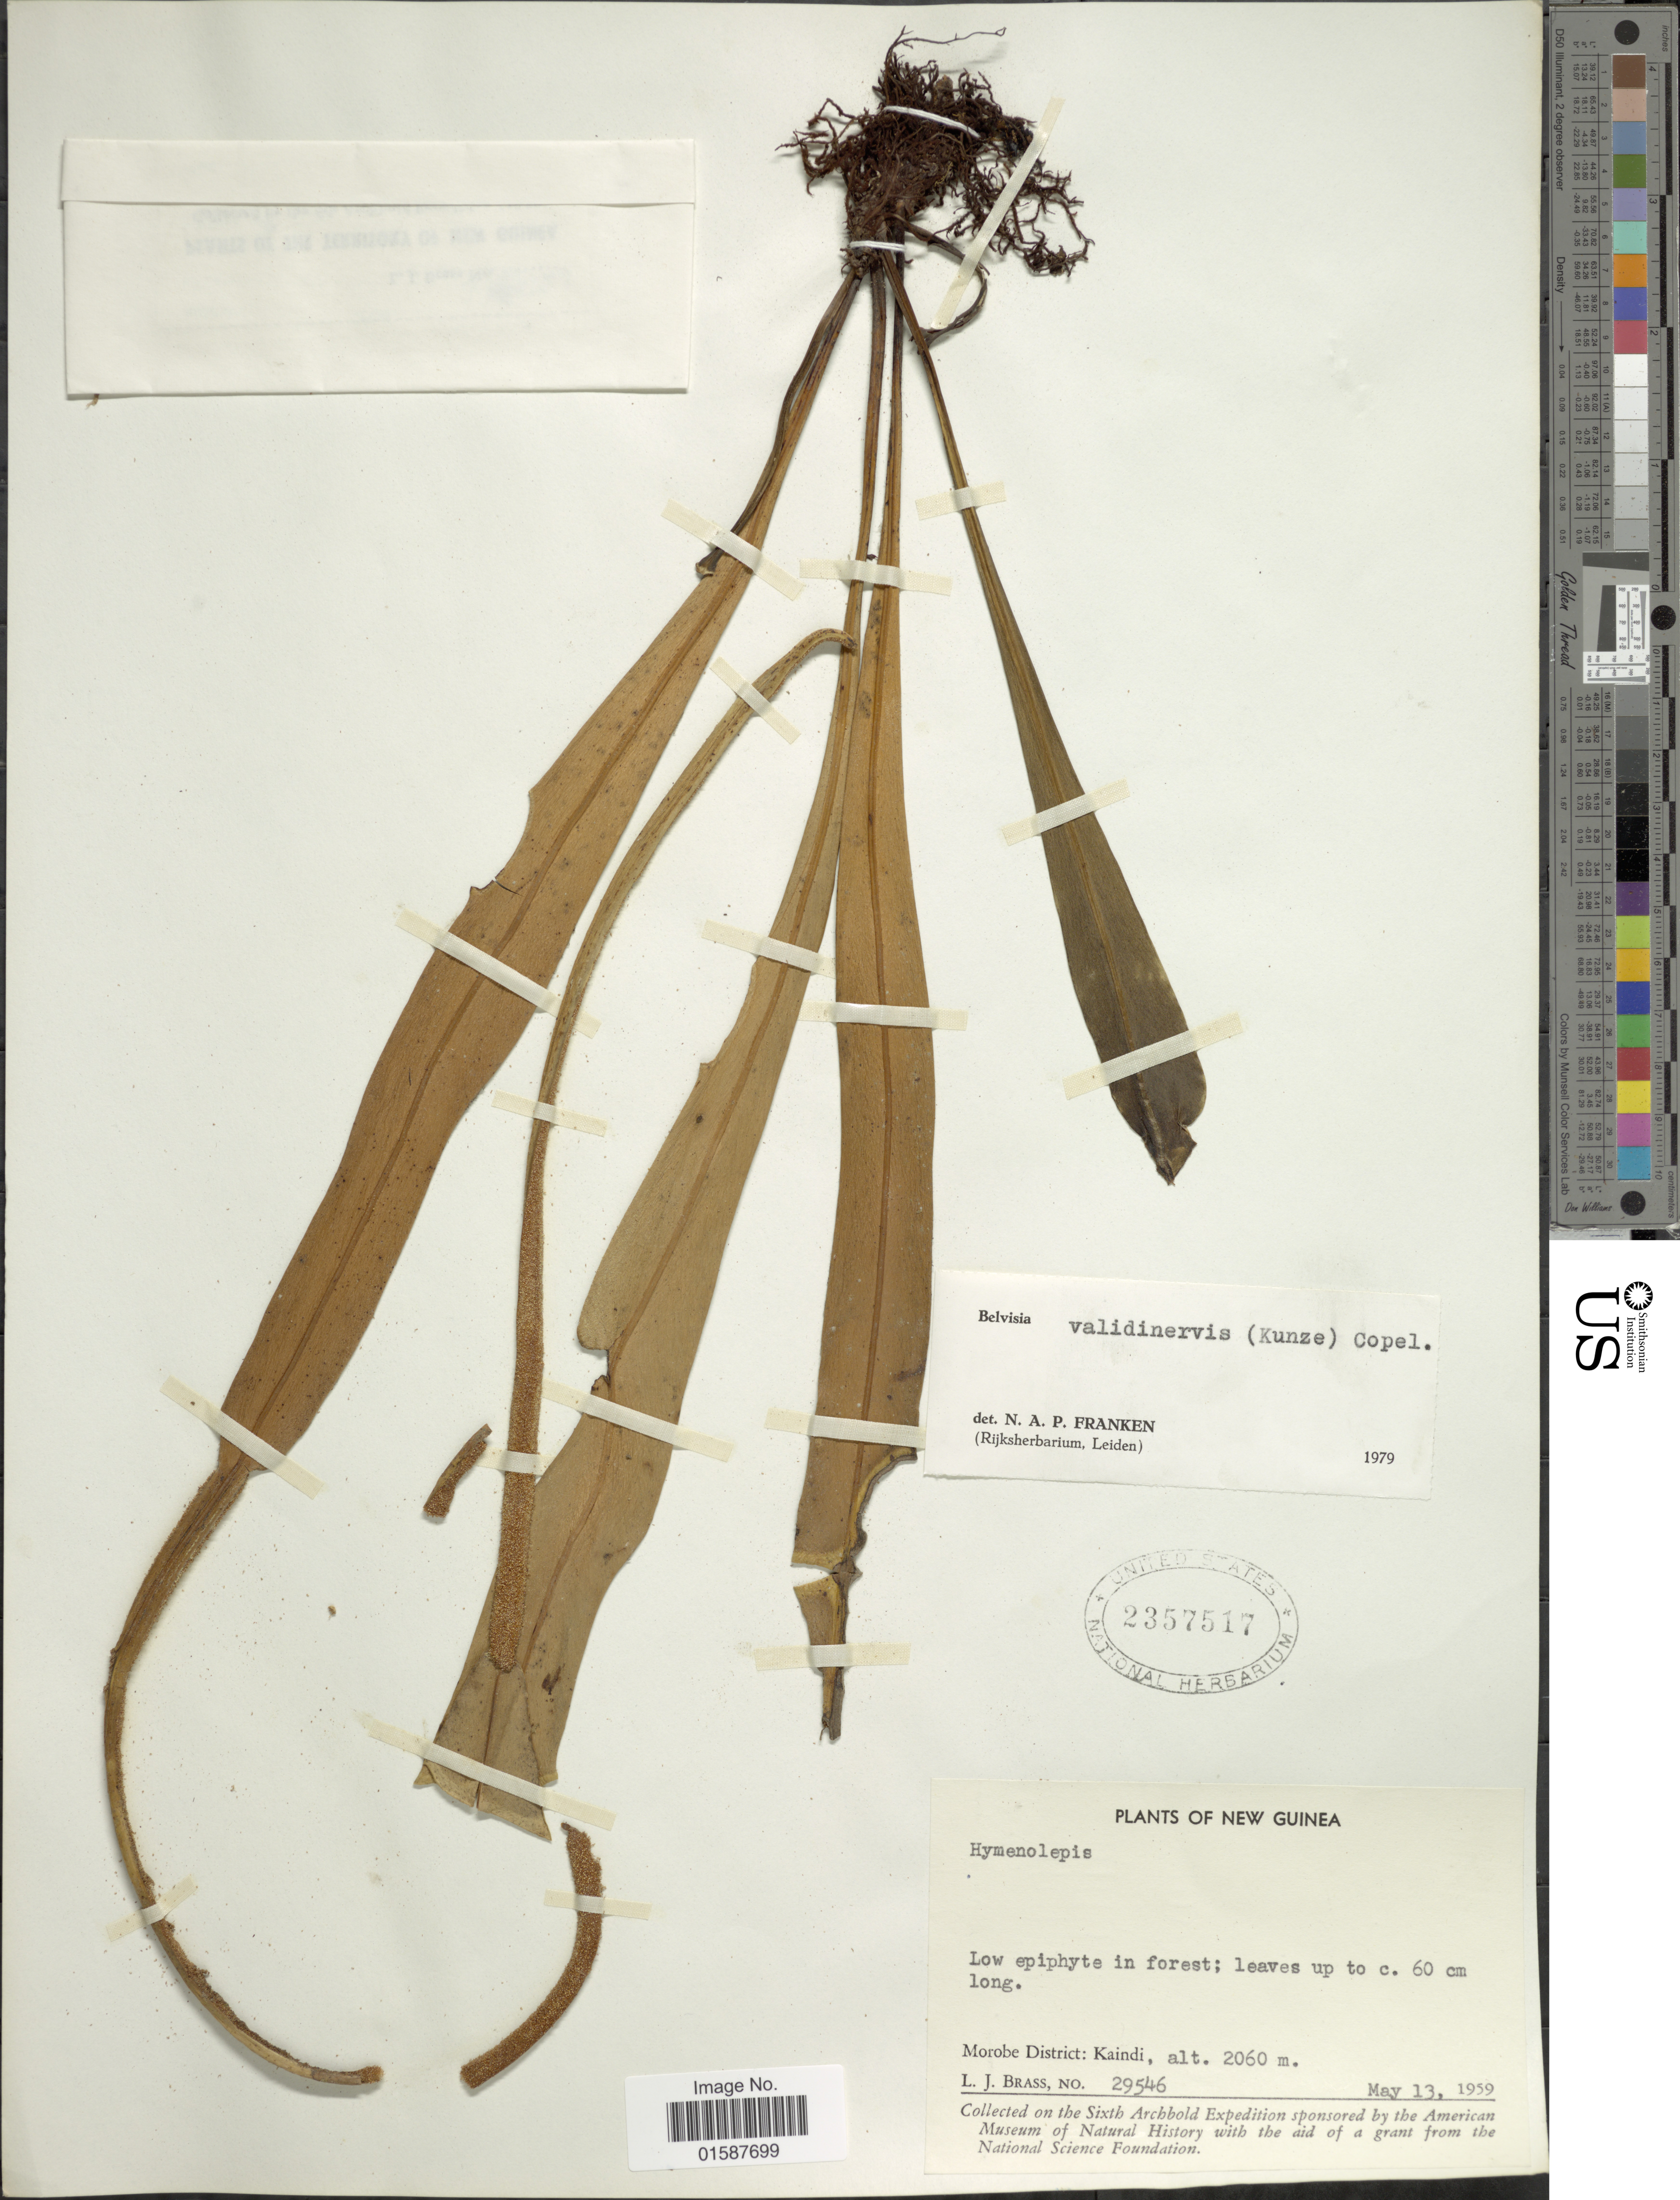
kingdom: Plantae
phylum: Tracheophyta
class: Polypodiopsida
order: Polypodiales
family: Polypodiaceae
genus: Lepisorus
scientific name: Lepisorus validinervis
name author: (Kunze) Li S. Wang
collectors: L. J. Brass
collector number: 29546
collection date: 1959-05-13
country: Papua New Guinea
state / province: Morobe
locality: New Guinea. Kaindi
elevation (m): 2060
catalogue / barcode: US 2357517